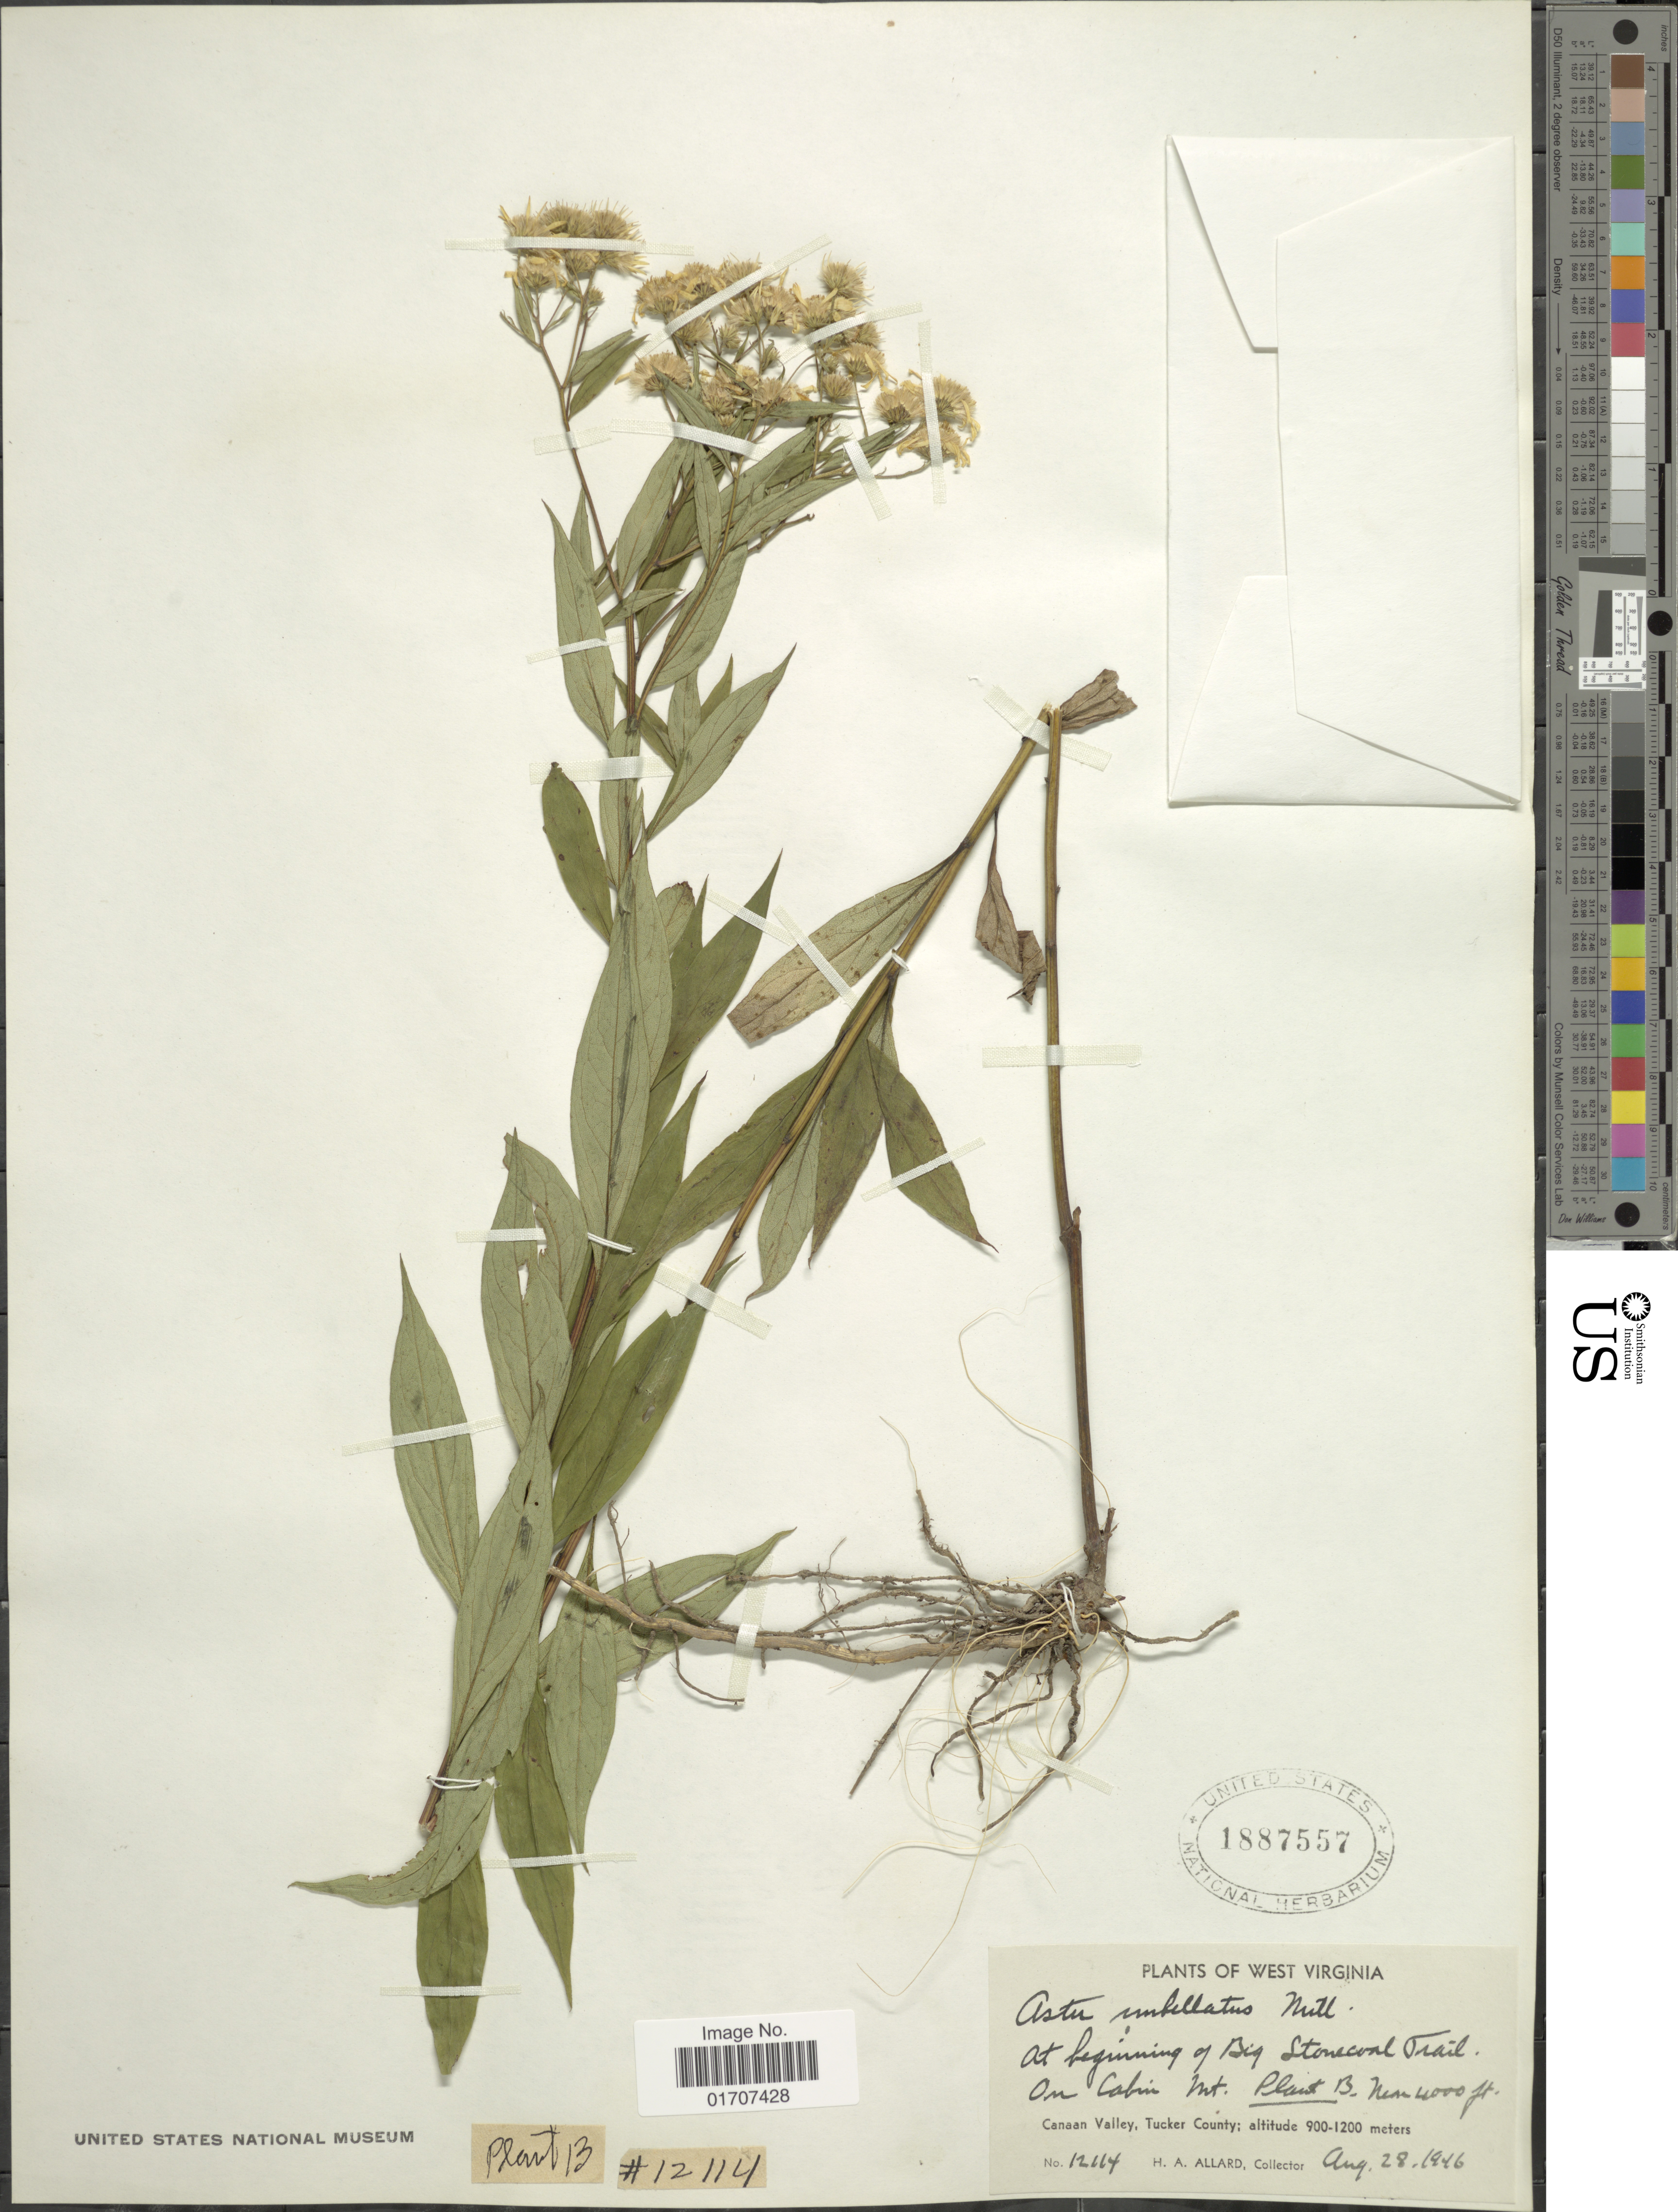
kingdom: Plantae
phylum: Tracheophyta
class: Magnoliopsida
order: Asterales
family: Asteraceae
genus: Doellingeria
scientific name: Doellingeria umbellata var. umbellata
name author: Nees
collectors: H. A. Allard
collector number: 12114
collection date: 1946-08-28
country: United States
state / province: West Virginia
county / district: Tucker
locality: At beginning of Big Stonecoal Trail, on Cabin Mt., Canaan Valley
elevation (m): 900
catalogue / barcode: US 1887557